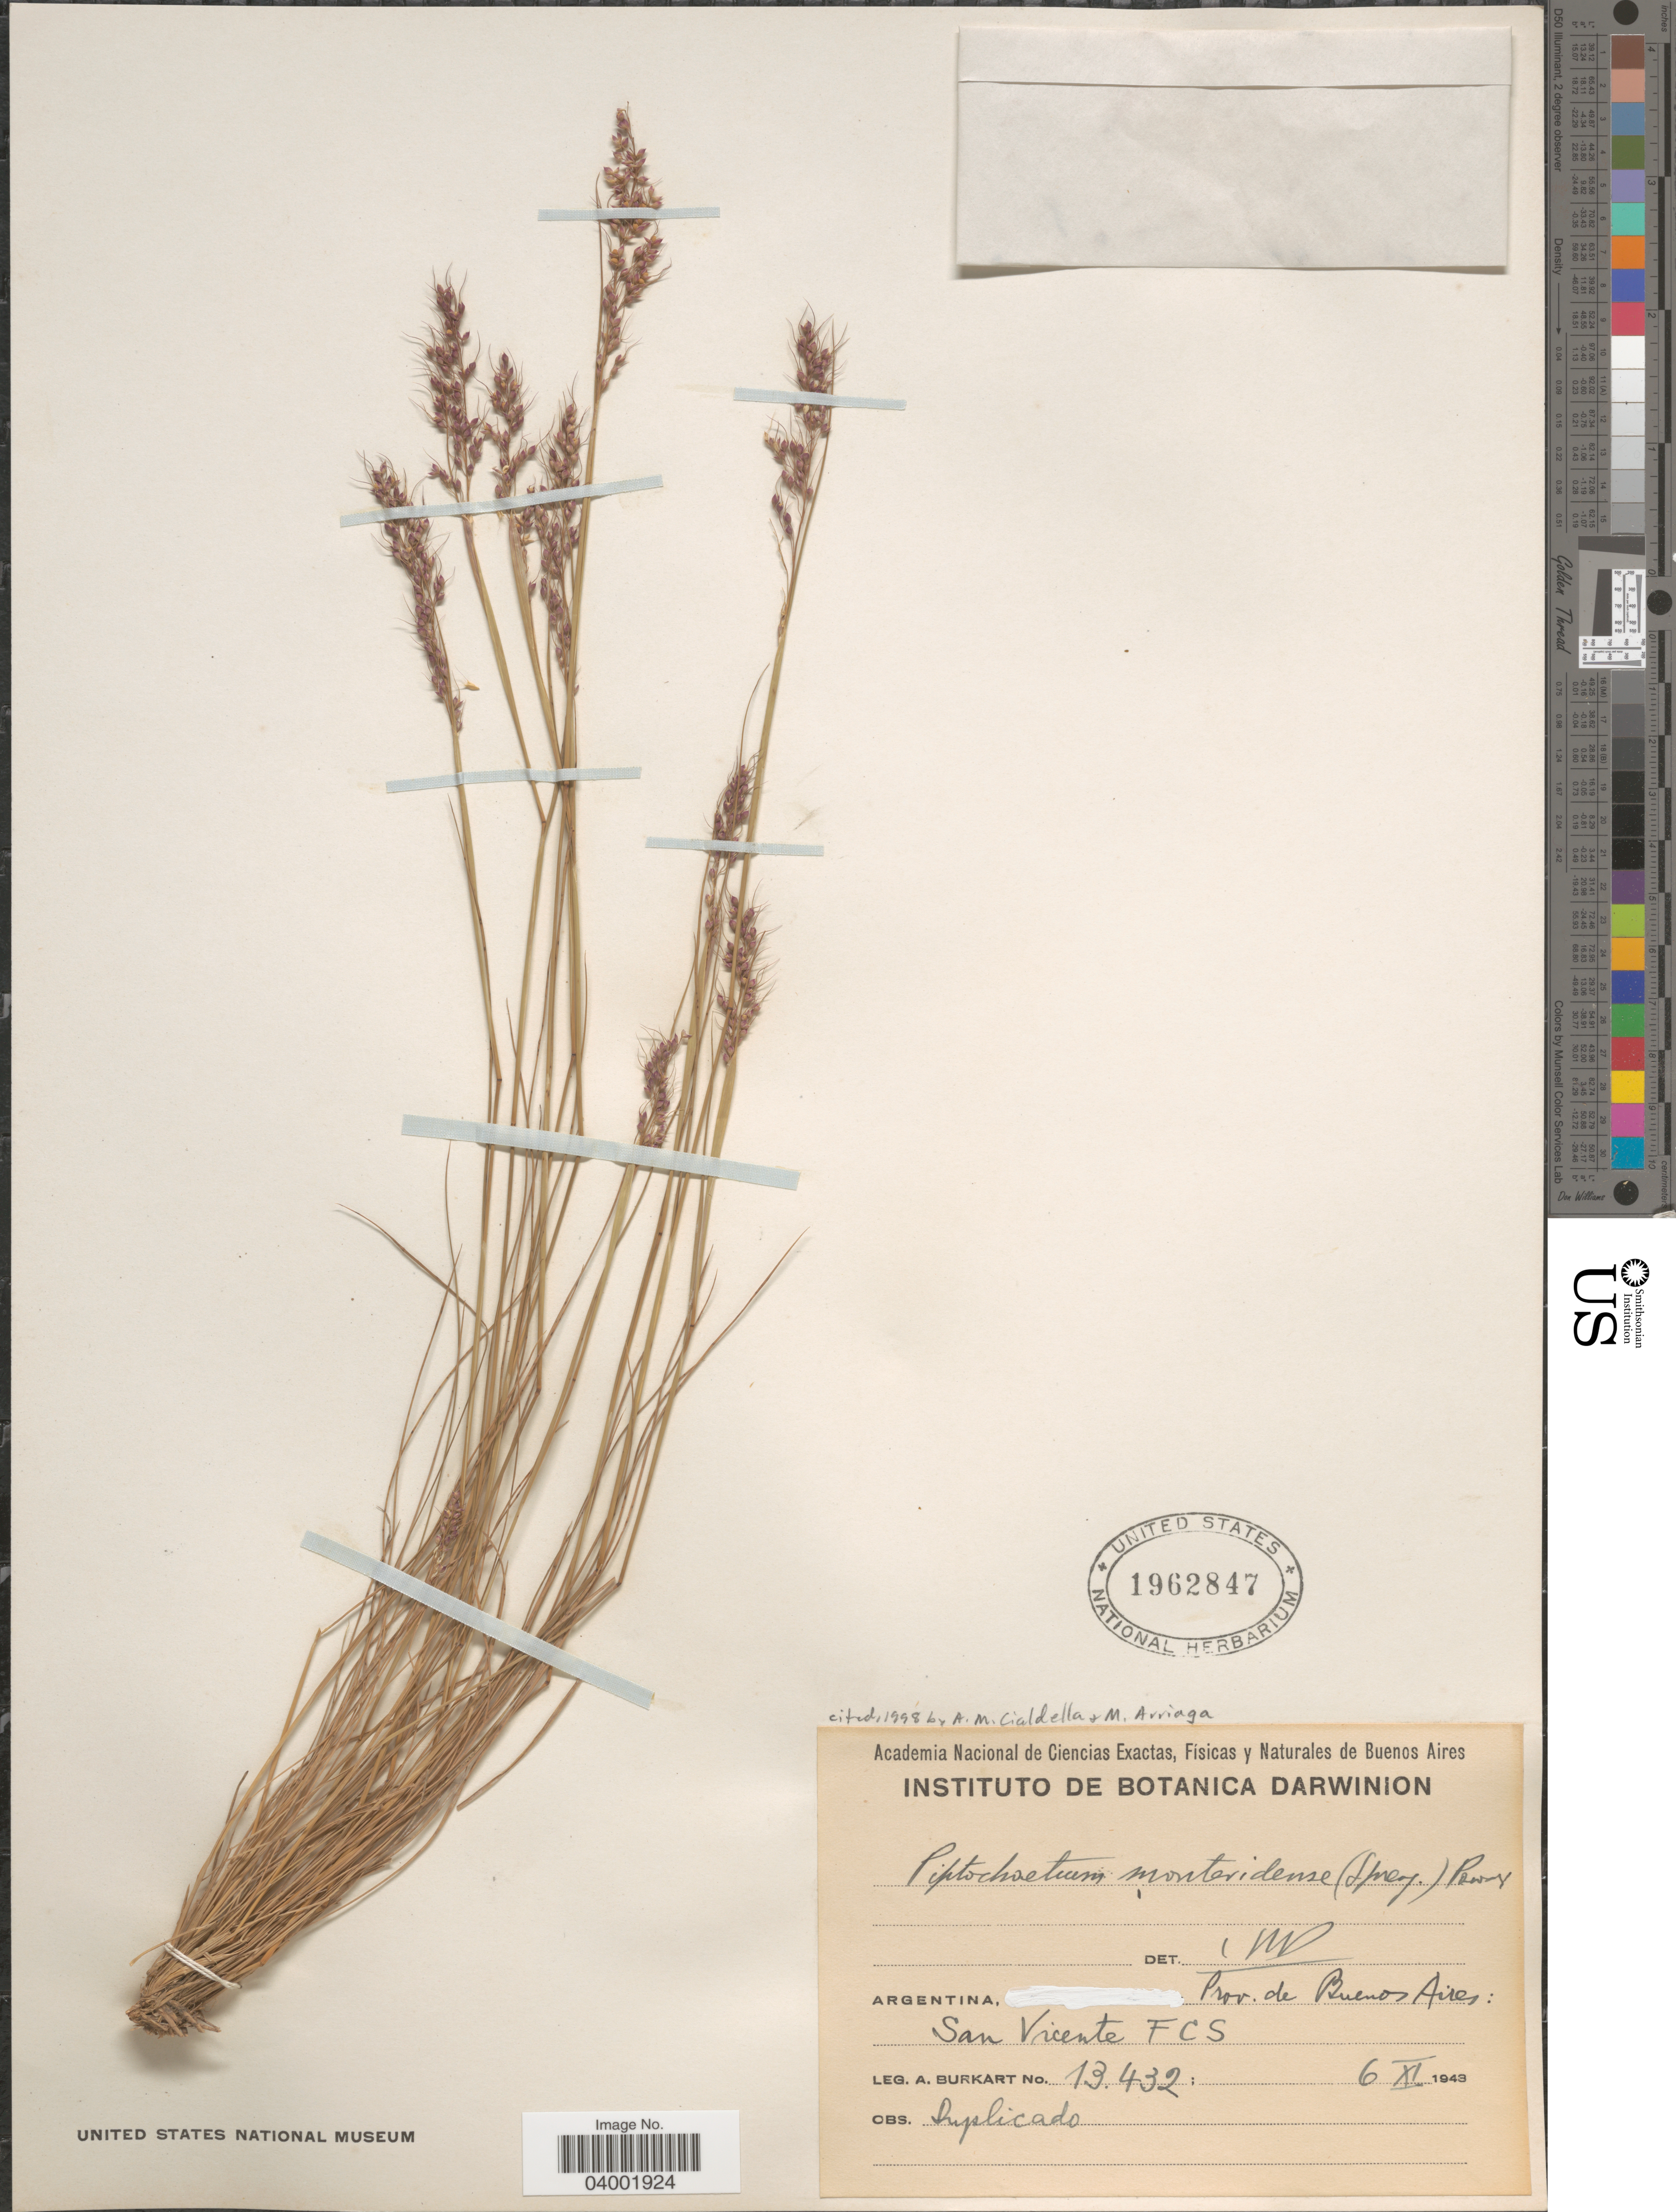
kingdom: Plantae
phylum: Tracheophyta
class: Liliopsida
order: Poales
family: Poaceae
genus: Piptochaetium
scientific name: Piptochaetium montevidense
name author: (Spreng.) Parodi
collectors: A. E. Burkart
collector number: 13432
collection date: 1943-11-06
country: Argentina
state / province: Buenos Aires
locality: San Vicente F.C.S.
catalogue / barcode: US 1962847